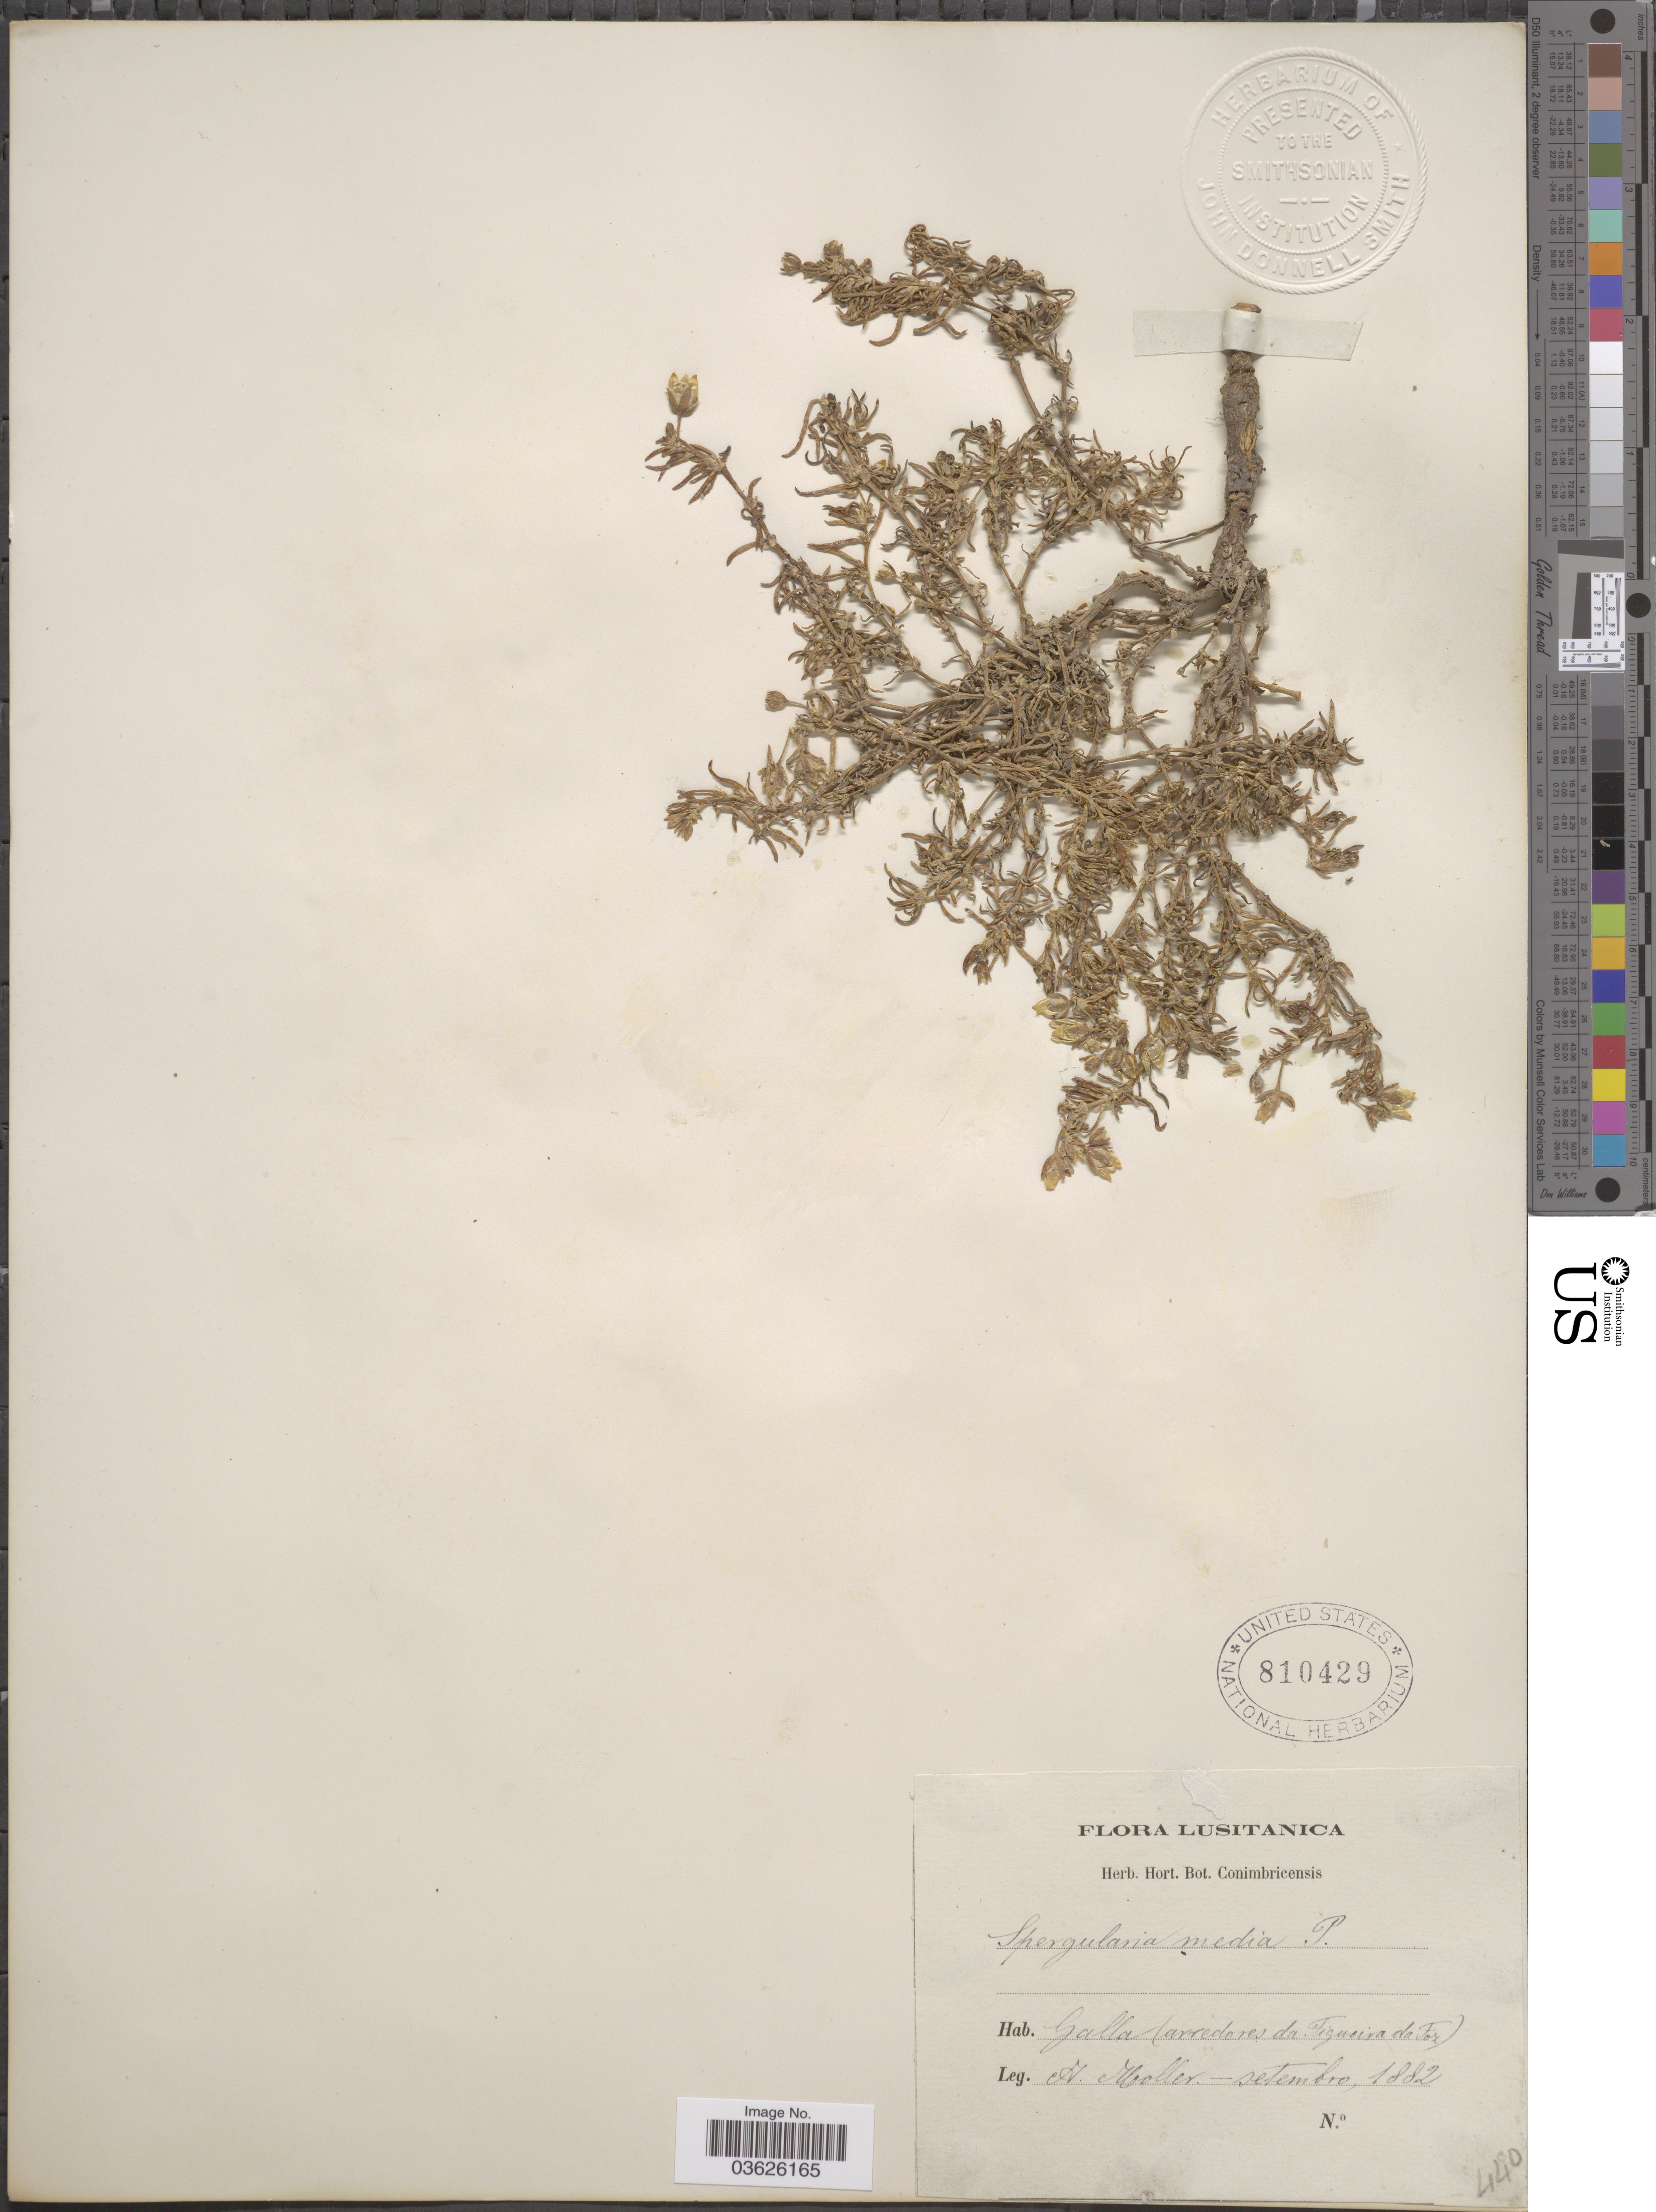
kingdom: Plantae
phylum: Tracheophyta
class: Magnoliopsida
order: Caryophyllales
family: Caryophyllaceae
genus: Tissa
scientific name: Tissa media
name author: Reiche & Johow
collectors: A. Moller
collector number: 440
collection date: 1882-09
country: France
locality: Lusitanica. Galla (arredores da Figueira da Foz).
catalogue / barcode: US 810429